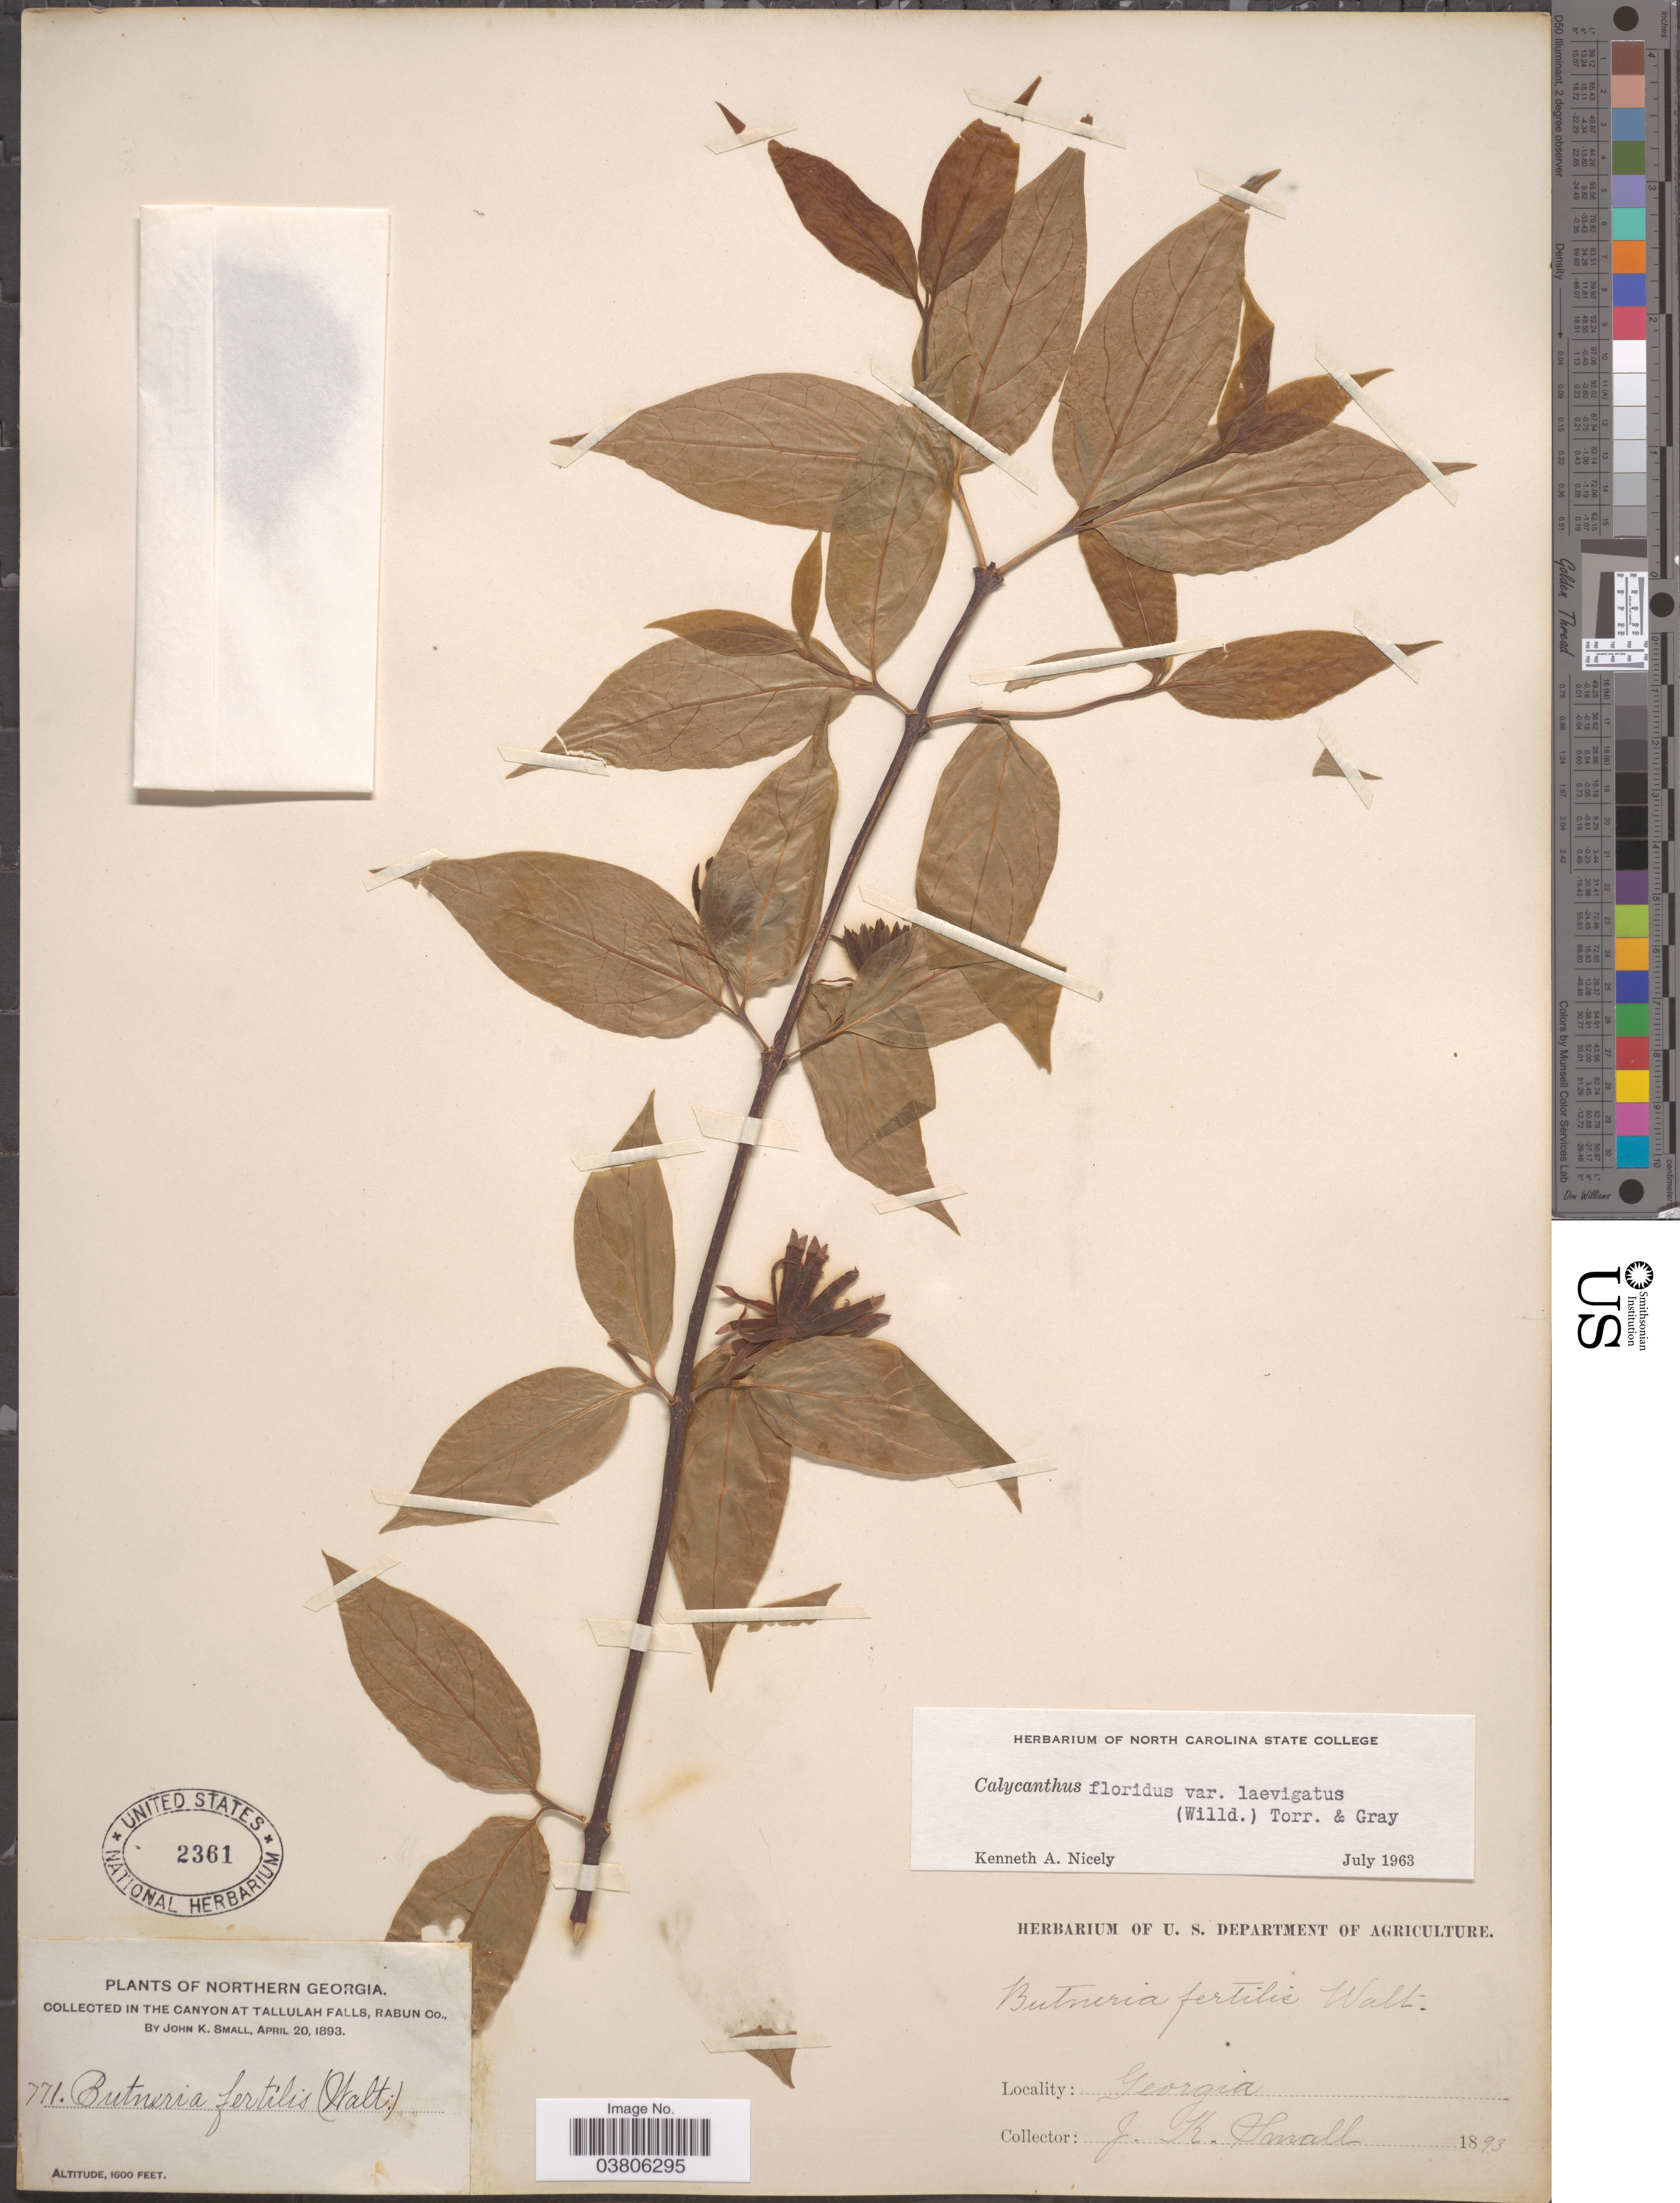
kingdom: Plantae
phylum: Tracheophyta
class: Magnoliopsida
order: Laurales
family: Calycanthaceae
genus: Calycanthus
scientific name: Calycanthus floridus var. laevigatus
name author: (Willd.) Torr. & A. Gray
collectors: J. K. Small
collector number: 771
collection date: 1893-04-20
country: United States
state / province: Georgia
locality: Northern Georgia. In the canyon at Tallulah Falls, Rabun Co.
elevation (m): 488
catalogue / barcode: US 2361